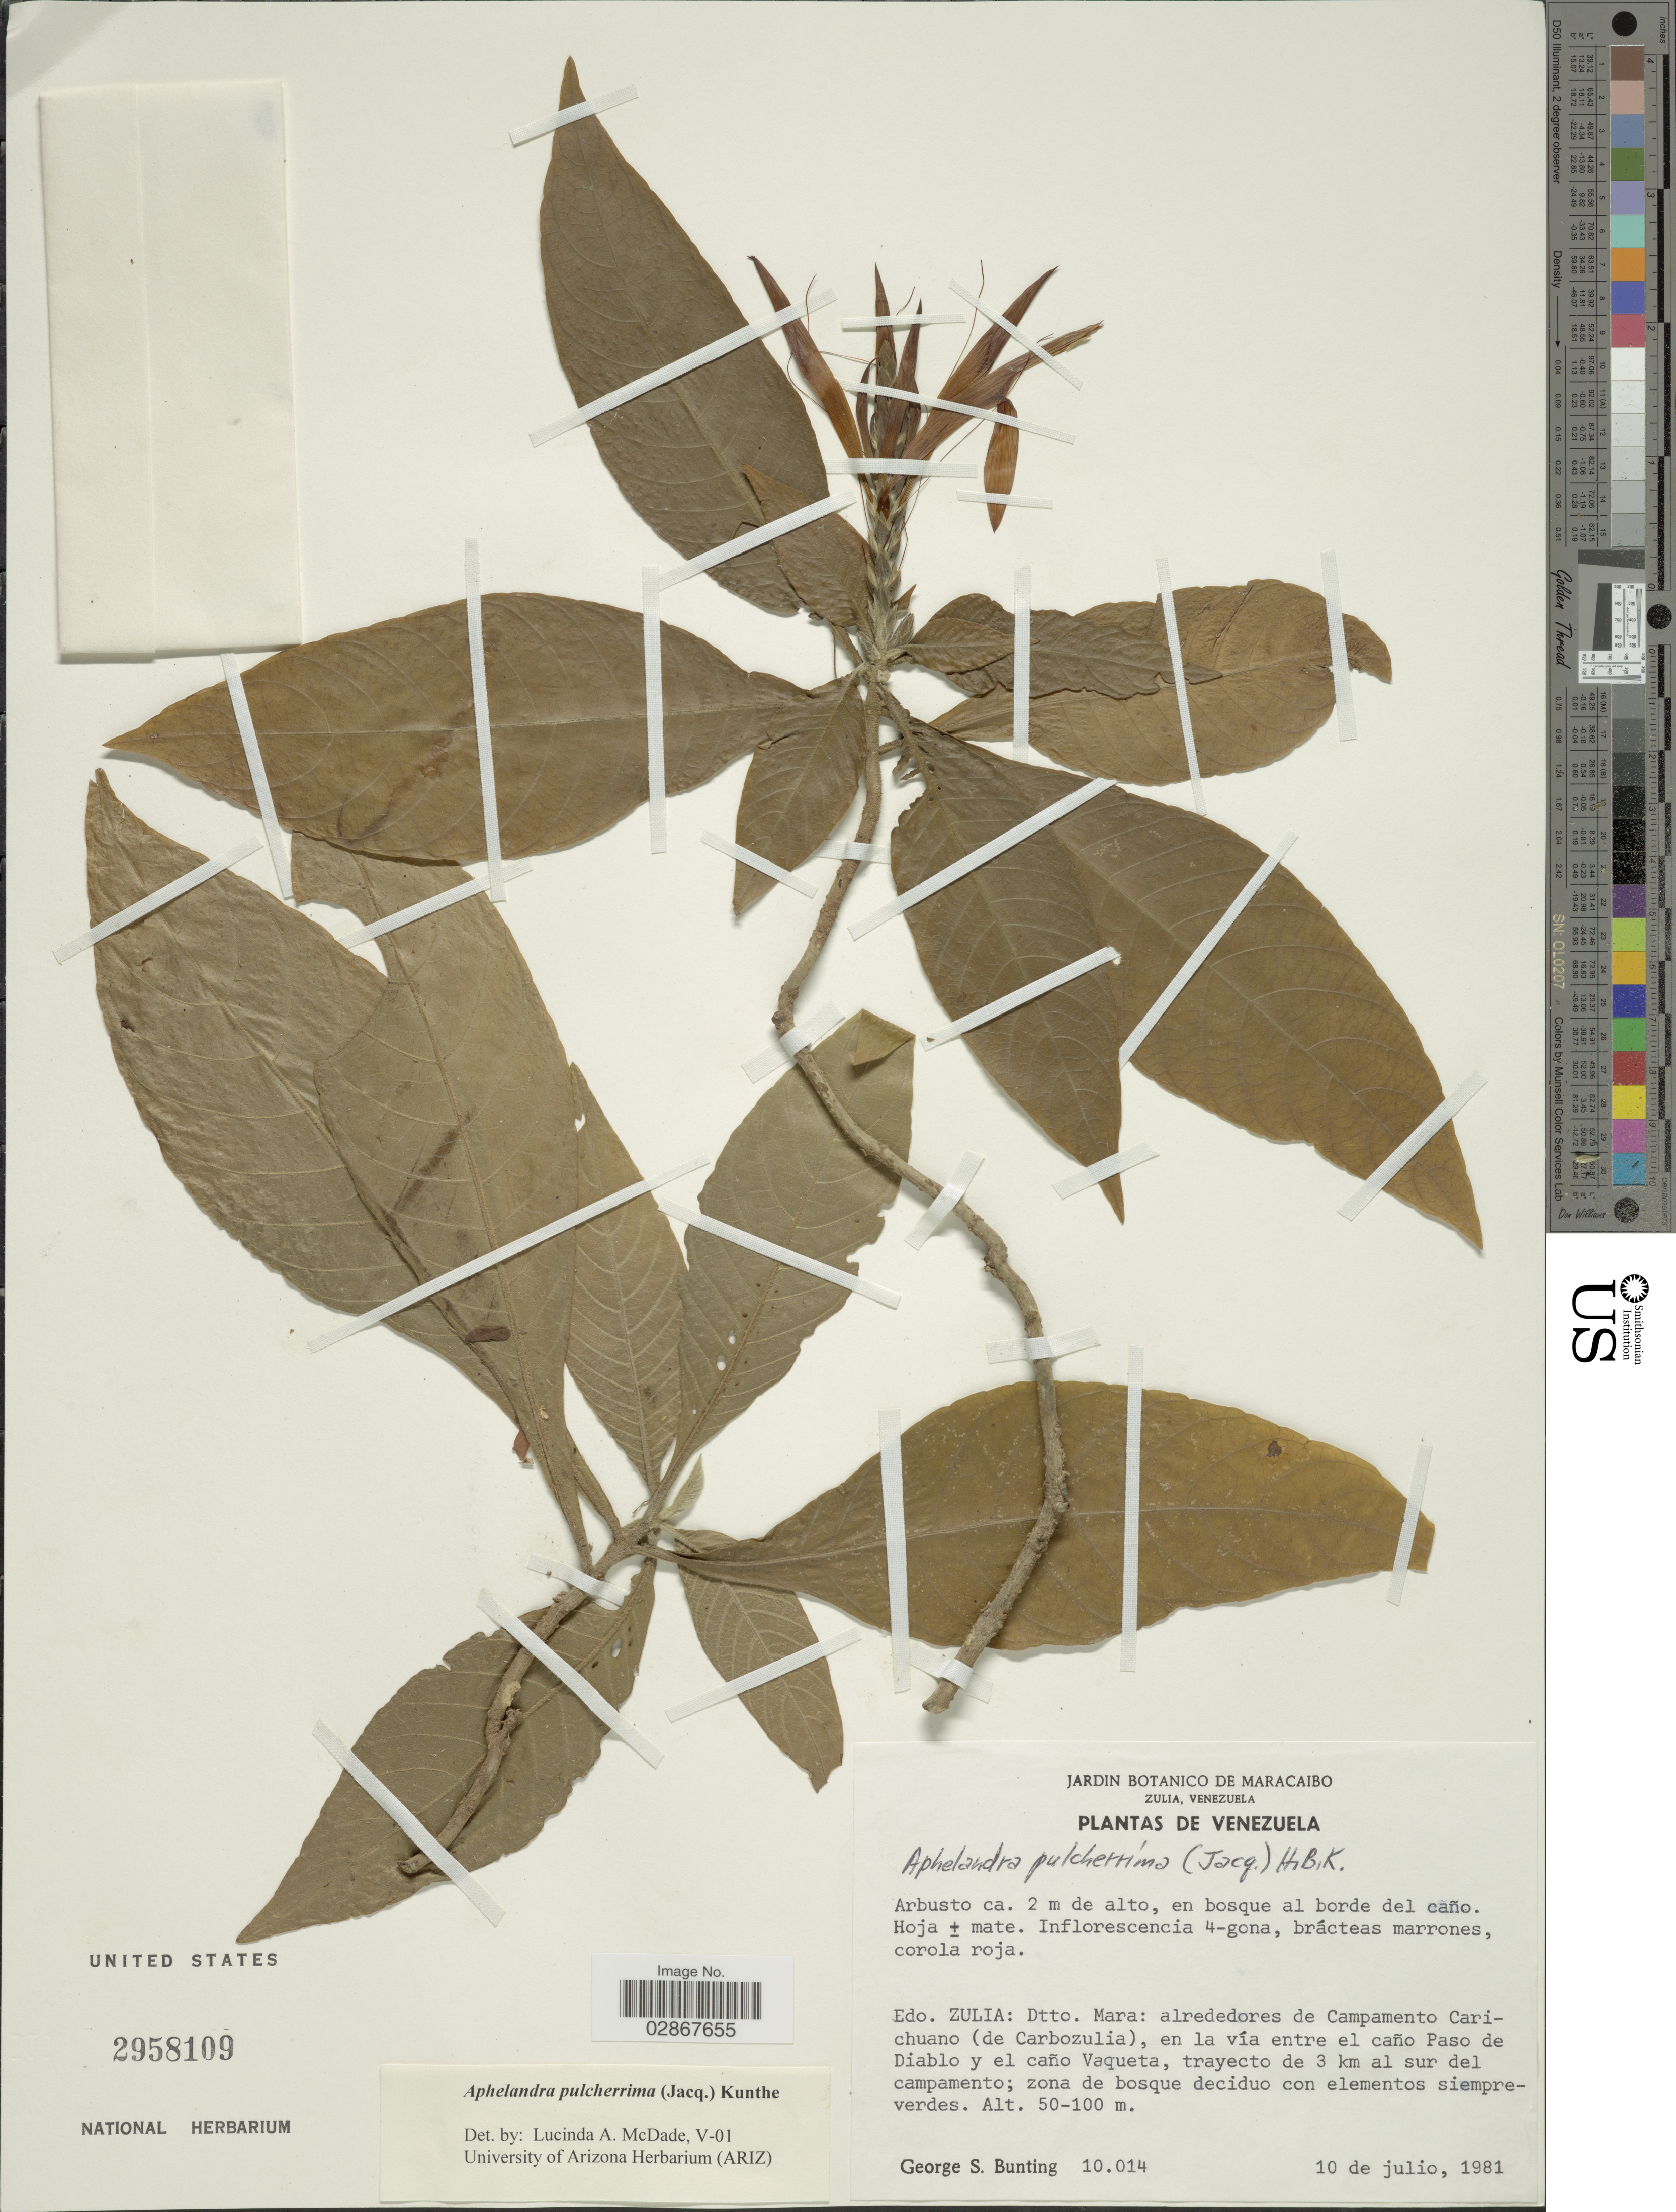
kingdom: Plantae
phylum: Tracheophyta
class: Magnoliopsida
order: Lamiales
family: Acanthaceae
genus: Aphelandra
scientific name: Aphelandra pulcherrima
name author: (Jacq.) Kunth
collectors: G. S. Bunting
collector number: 10014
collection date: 1981-07-10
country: Venezuela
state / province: Zulia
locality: Dtto. Mara: alrededores de Campamento Carichuano (de Carbozulia), en la vía entre el caño Paso de Diablo y el caño Vaqueta, trayecto de 3 km al sur del campamento.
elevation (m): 50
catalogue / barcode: US 2958109